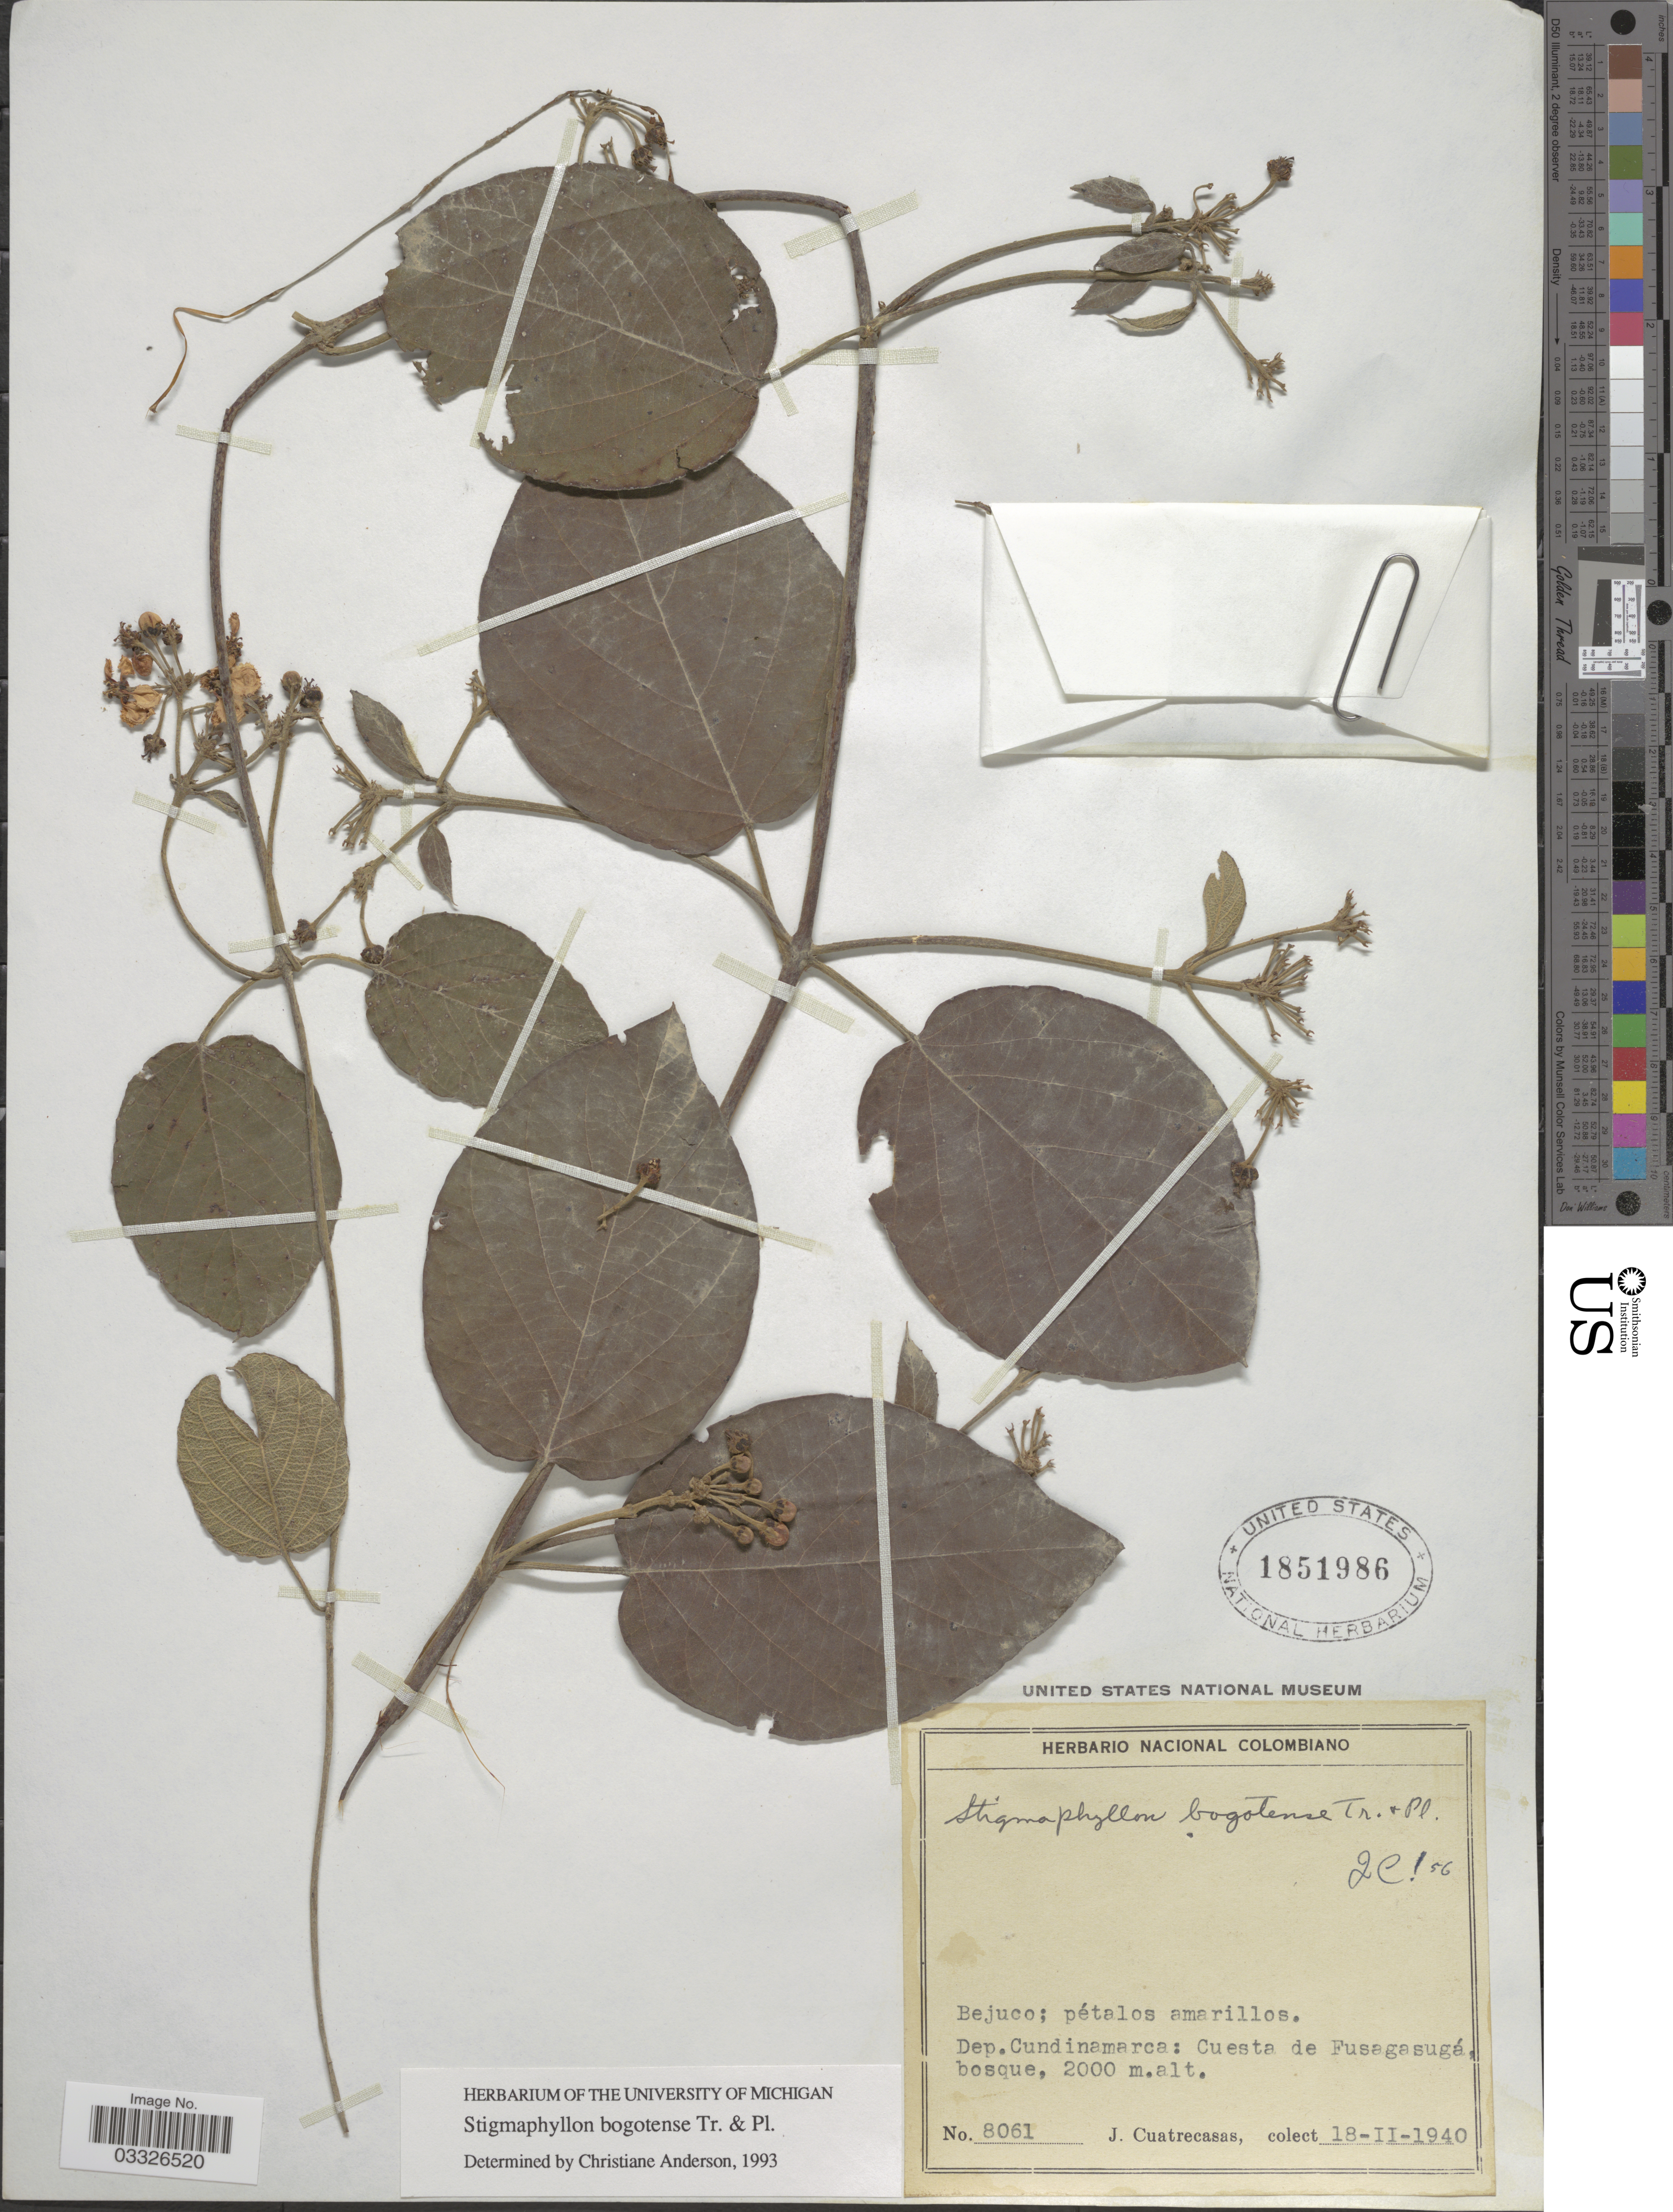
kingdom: Plantae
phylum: Tracheophyta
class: Magnoliopsida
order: Malpighiales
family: Malpighiaceae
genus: Stigmaphyllon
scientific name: Stigmaphyllon bogotense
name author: Triana & Planch.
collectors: J. Cuatrecasas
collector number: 8061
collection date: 1940-02-18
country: Colombia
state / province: Cundinamarca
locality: Dep. Cundinamarca: Cuesta de Fusagasugá.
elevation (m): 2000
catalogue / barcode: US 1851986